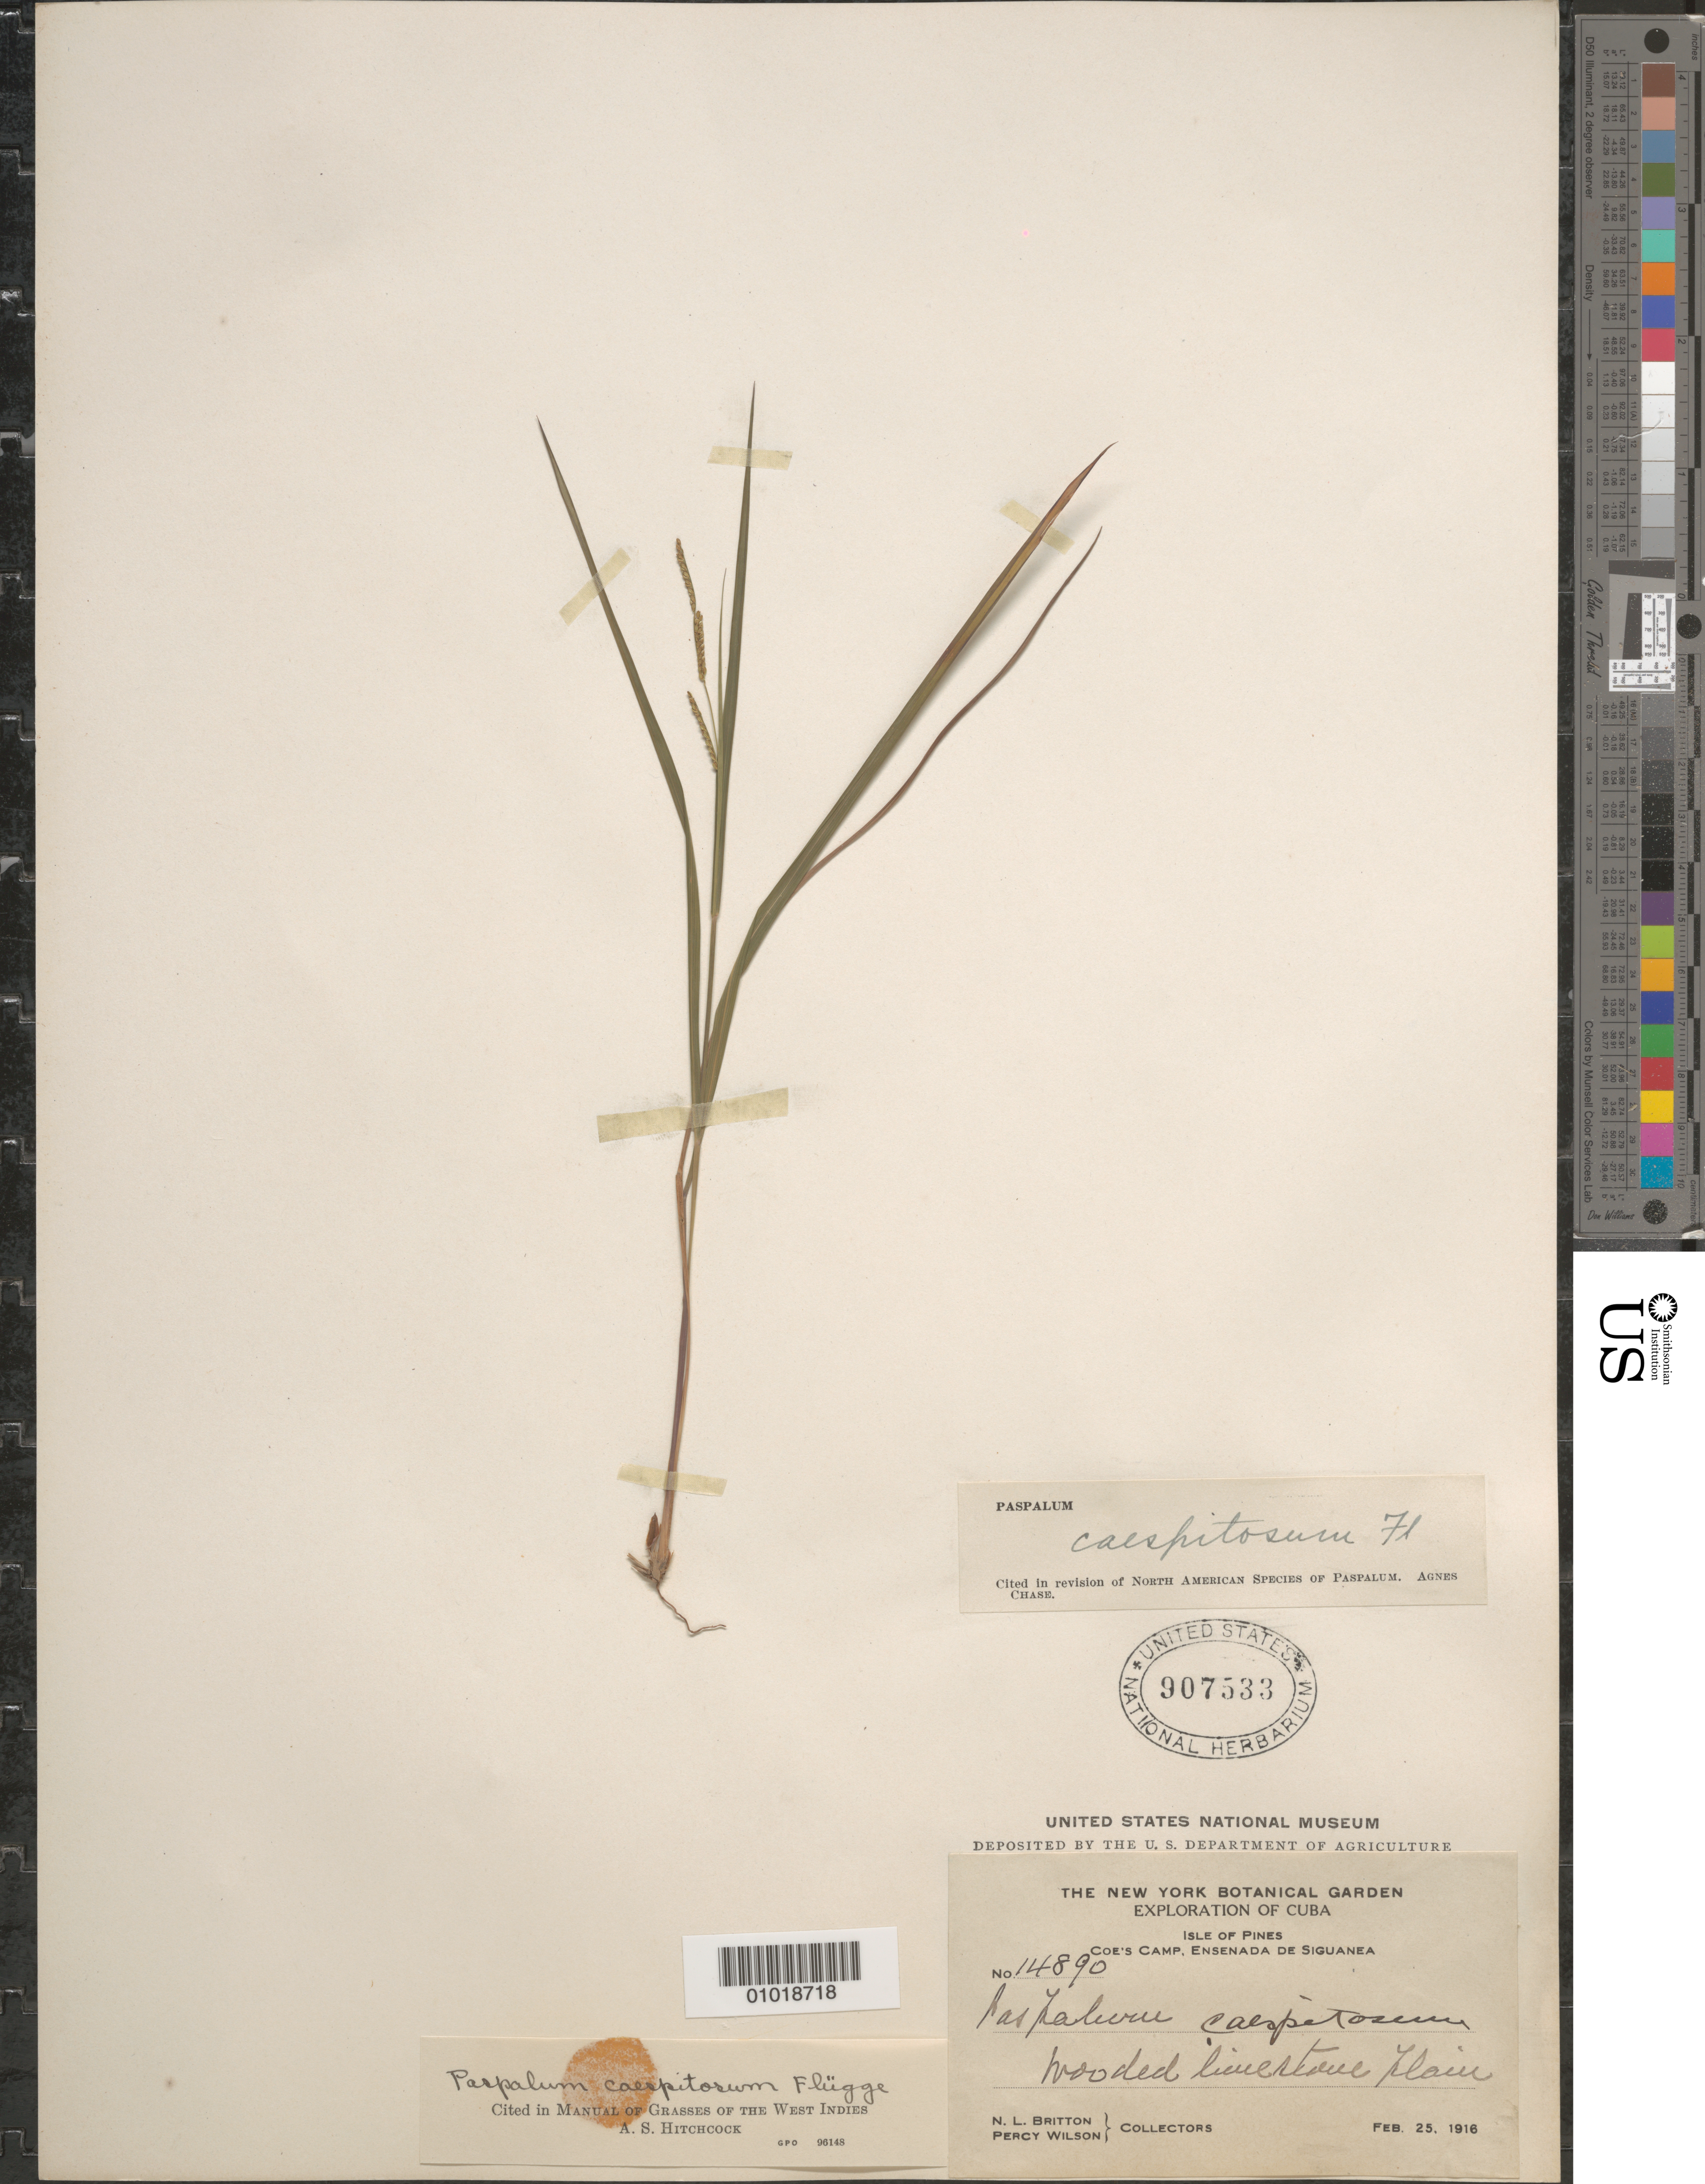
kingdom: Plantae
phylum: Tracheophyta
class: Liliopsida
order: Poales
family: Poaceae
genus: Paspalum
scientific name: Paspalum caespitosum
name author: Flüggé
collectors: N. Britton & P. Wilson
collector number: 14890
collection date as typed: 25 Feb 1916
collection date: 1916-02-25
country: Cuba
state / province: Isla de la Juventud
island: Isla de la Juventud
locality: Coe's camp, Ensenada de Siguanea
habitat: Wooded limestone plain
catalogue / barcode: US 907533